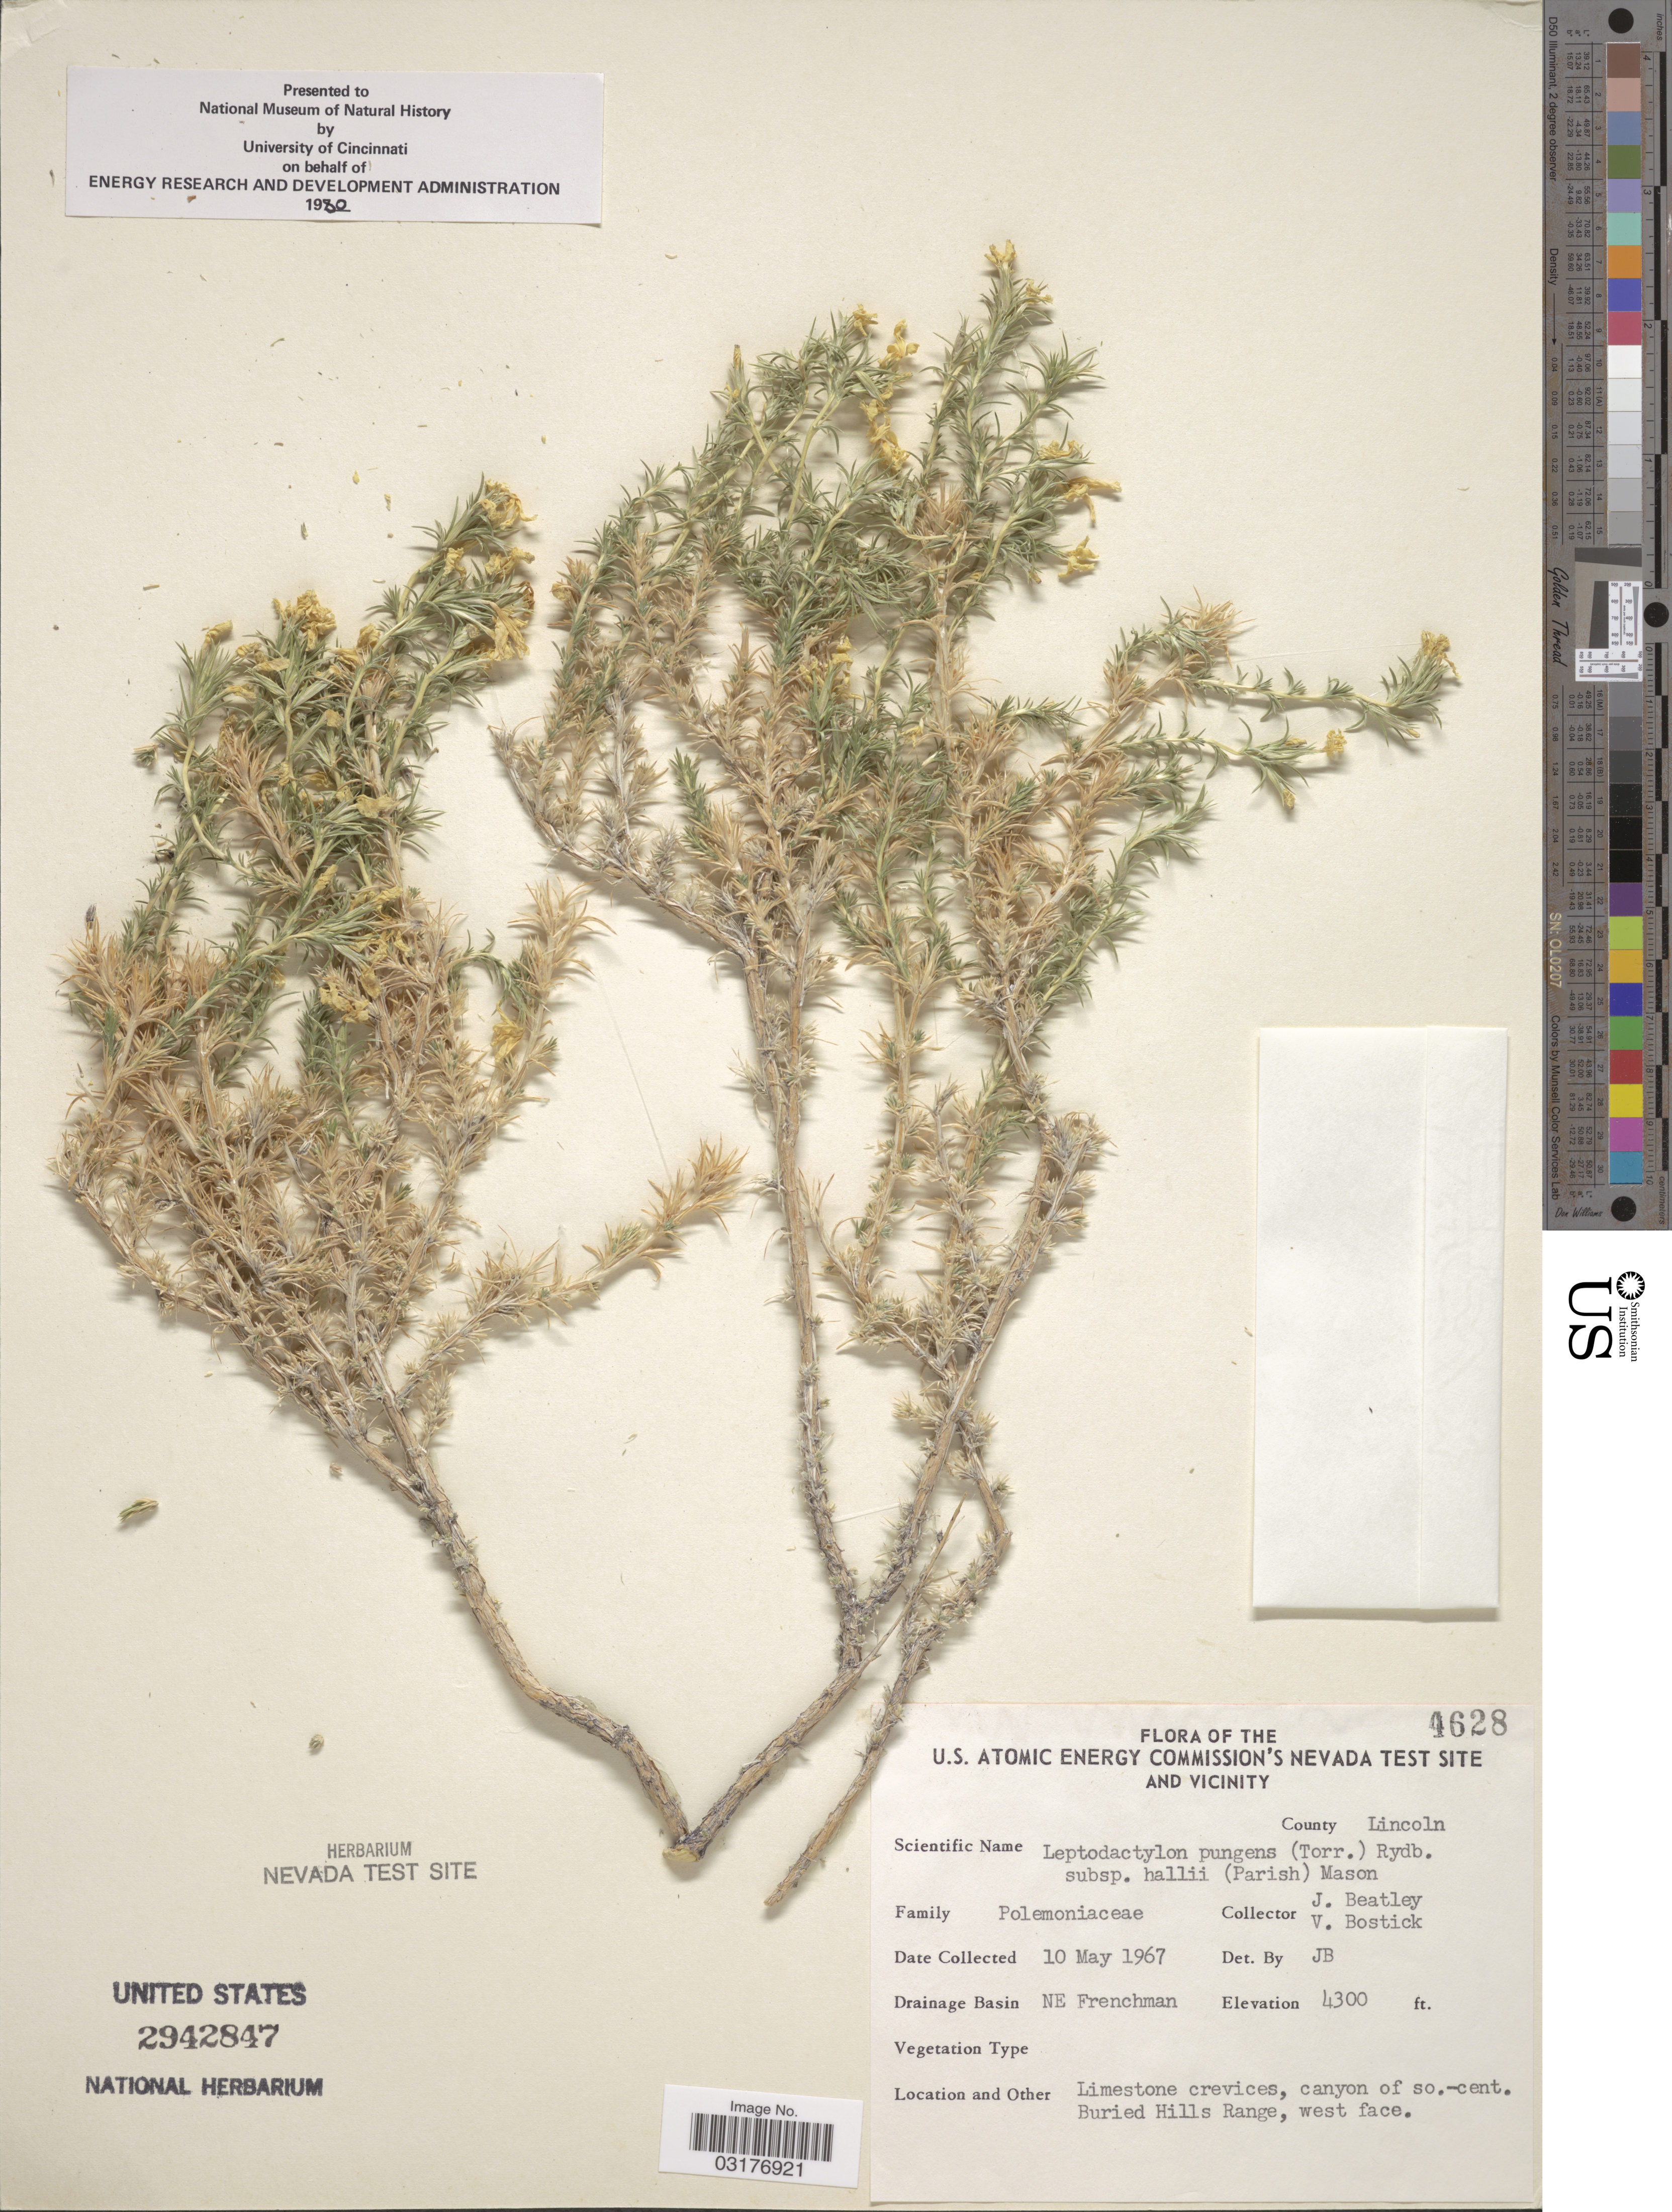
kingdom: Plantae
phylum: Tracheophyta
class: Magnoliopsida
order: Ericales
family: Polemoniaceae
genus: Linanthus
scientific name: Linanthus pungens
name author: (Torr.) J.M. Porter & L.A. Johnson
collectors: J. C. Beatley & V. Bostick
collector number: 4628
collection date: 1967-05-10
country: United States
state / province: Nevada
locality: The U.S. Atomic Energy Commission's Nevada Test Site and Vicinity. County Lincoln. Drainage Basin NE Frenchman. canyon of so. -cent. Buried Hills Range, west face.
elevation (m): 1311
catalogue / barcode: US 2942847